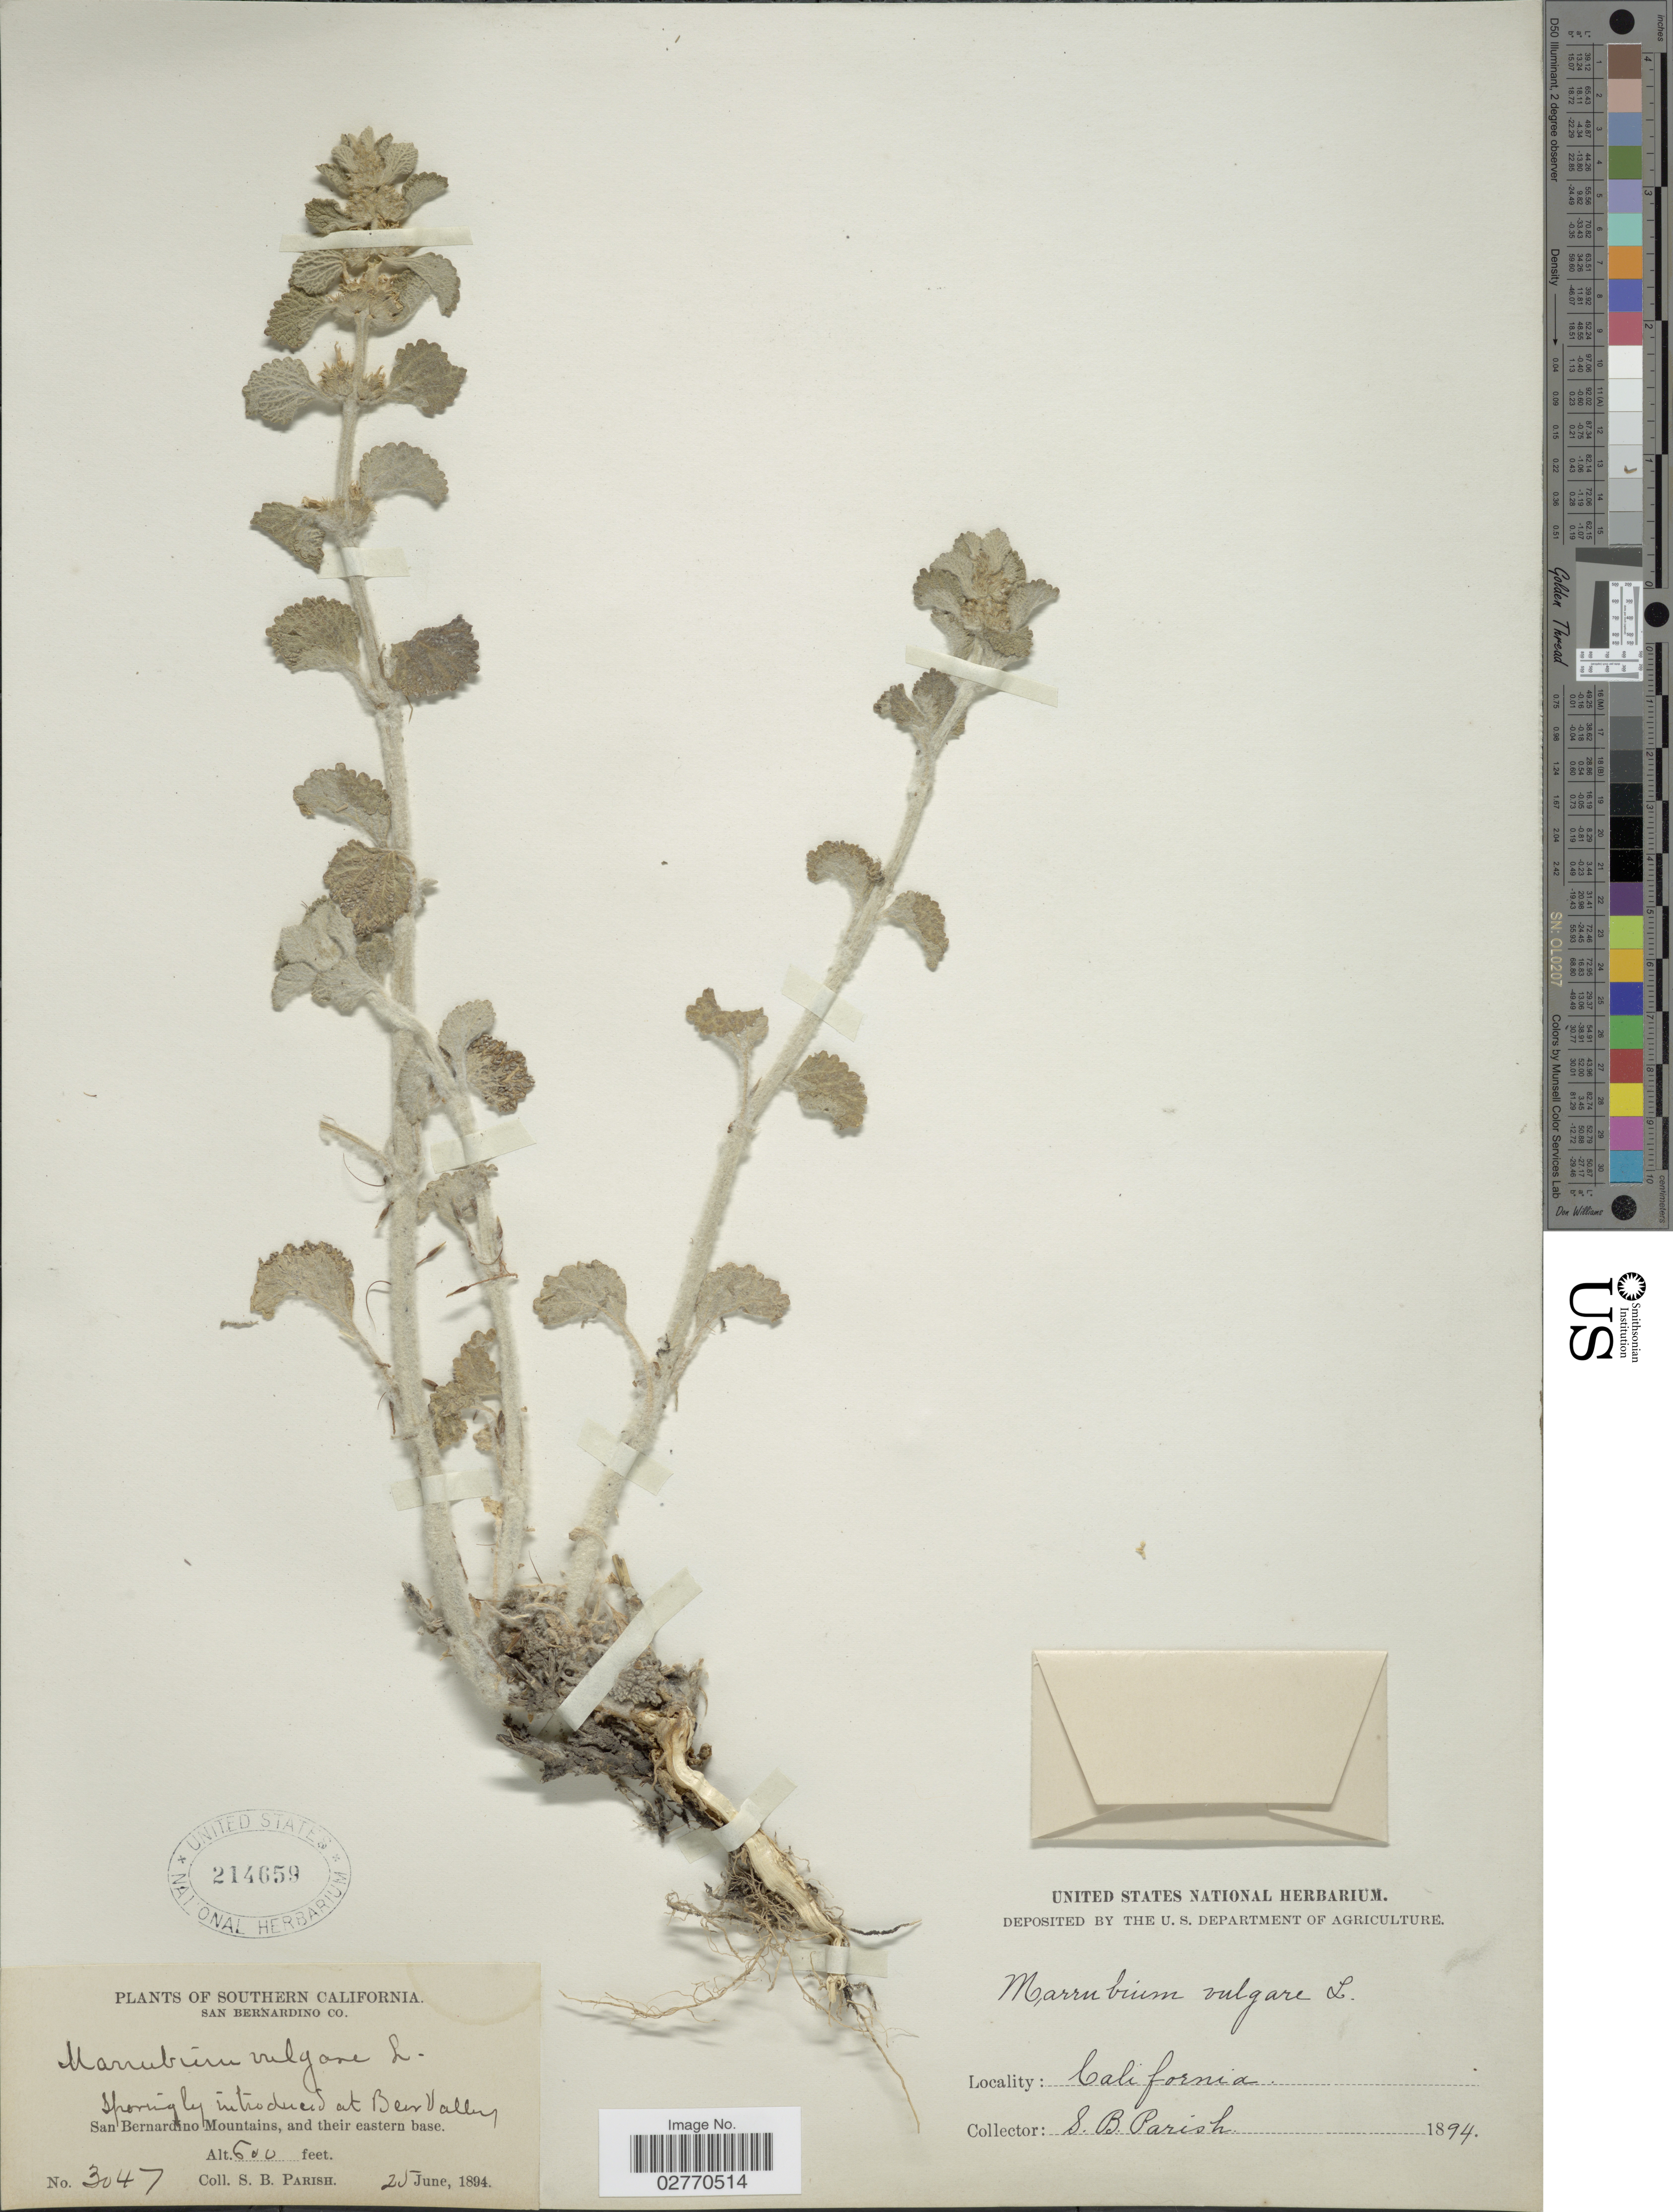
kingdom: Plantae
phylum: Tracheophyta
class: Magnoliopsida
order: Lamiales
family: Lamiaceae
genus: Marrubium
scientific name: Marrubium vulgare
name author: L.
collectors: S. B. Parish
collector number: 3047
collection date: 1894-06-25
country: United States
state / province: California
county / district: San Bernardino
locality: Southern California, San Bernardino Co., Beer Valley, San Bernardino Mountains, and their eastern base.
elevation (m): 183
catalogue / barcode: US 214659